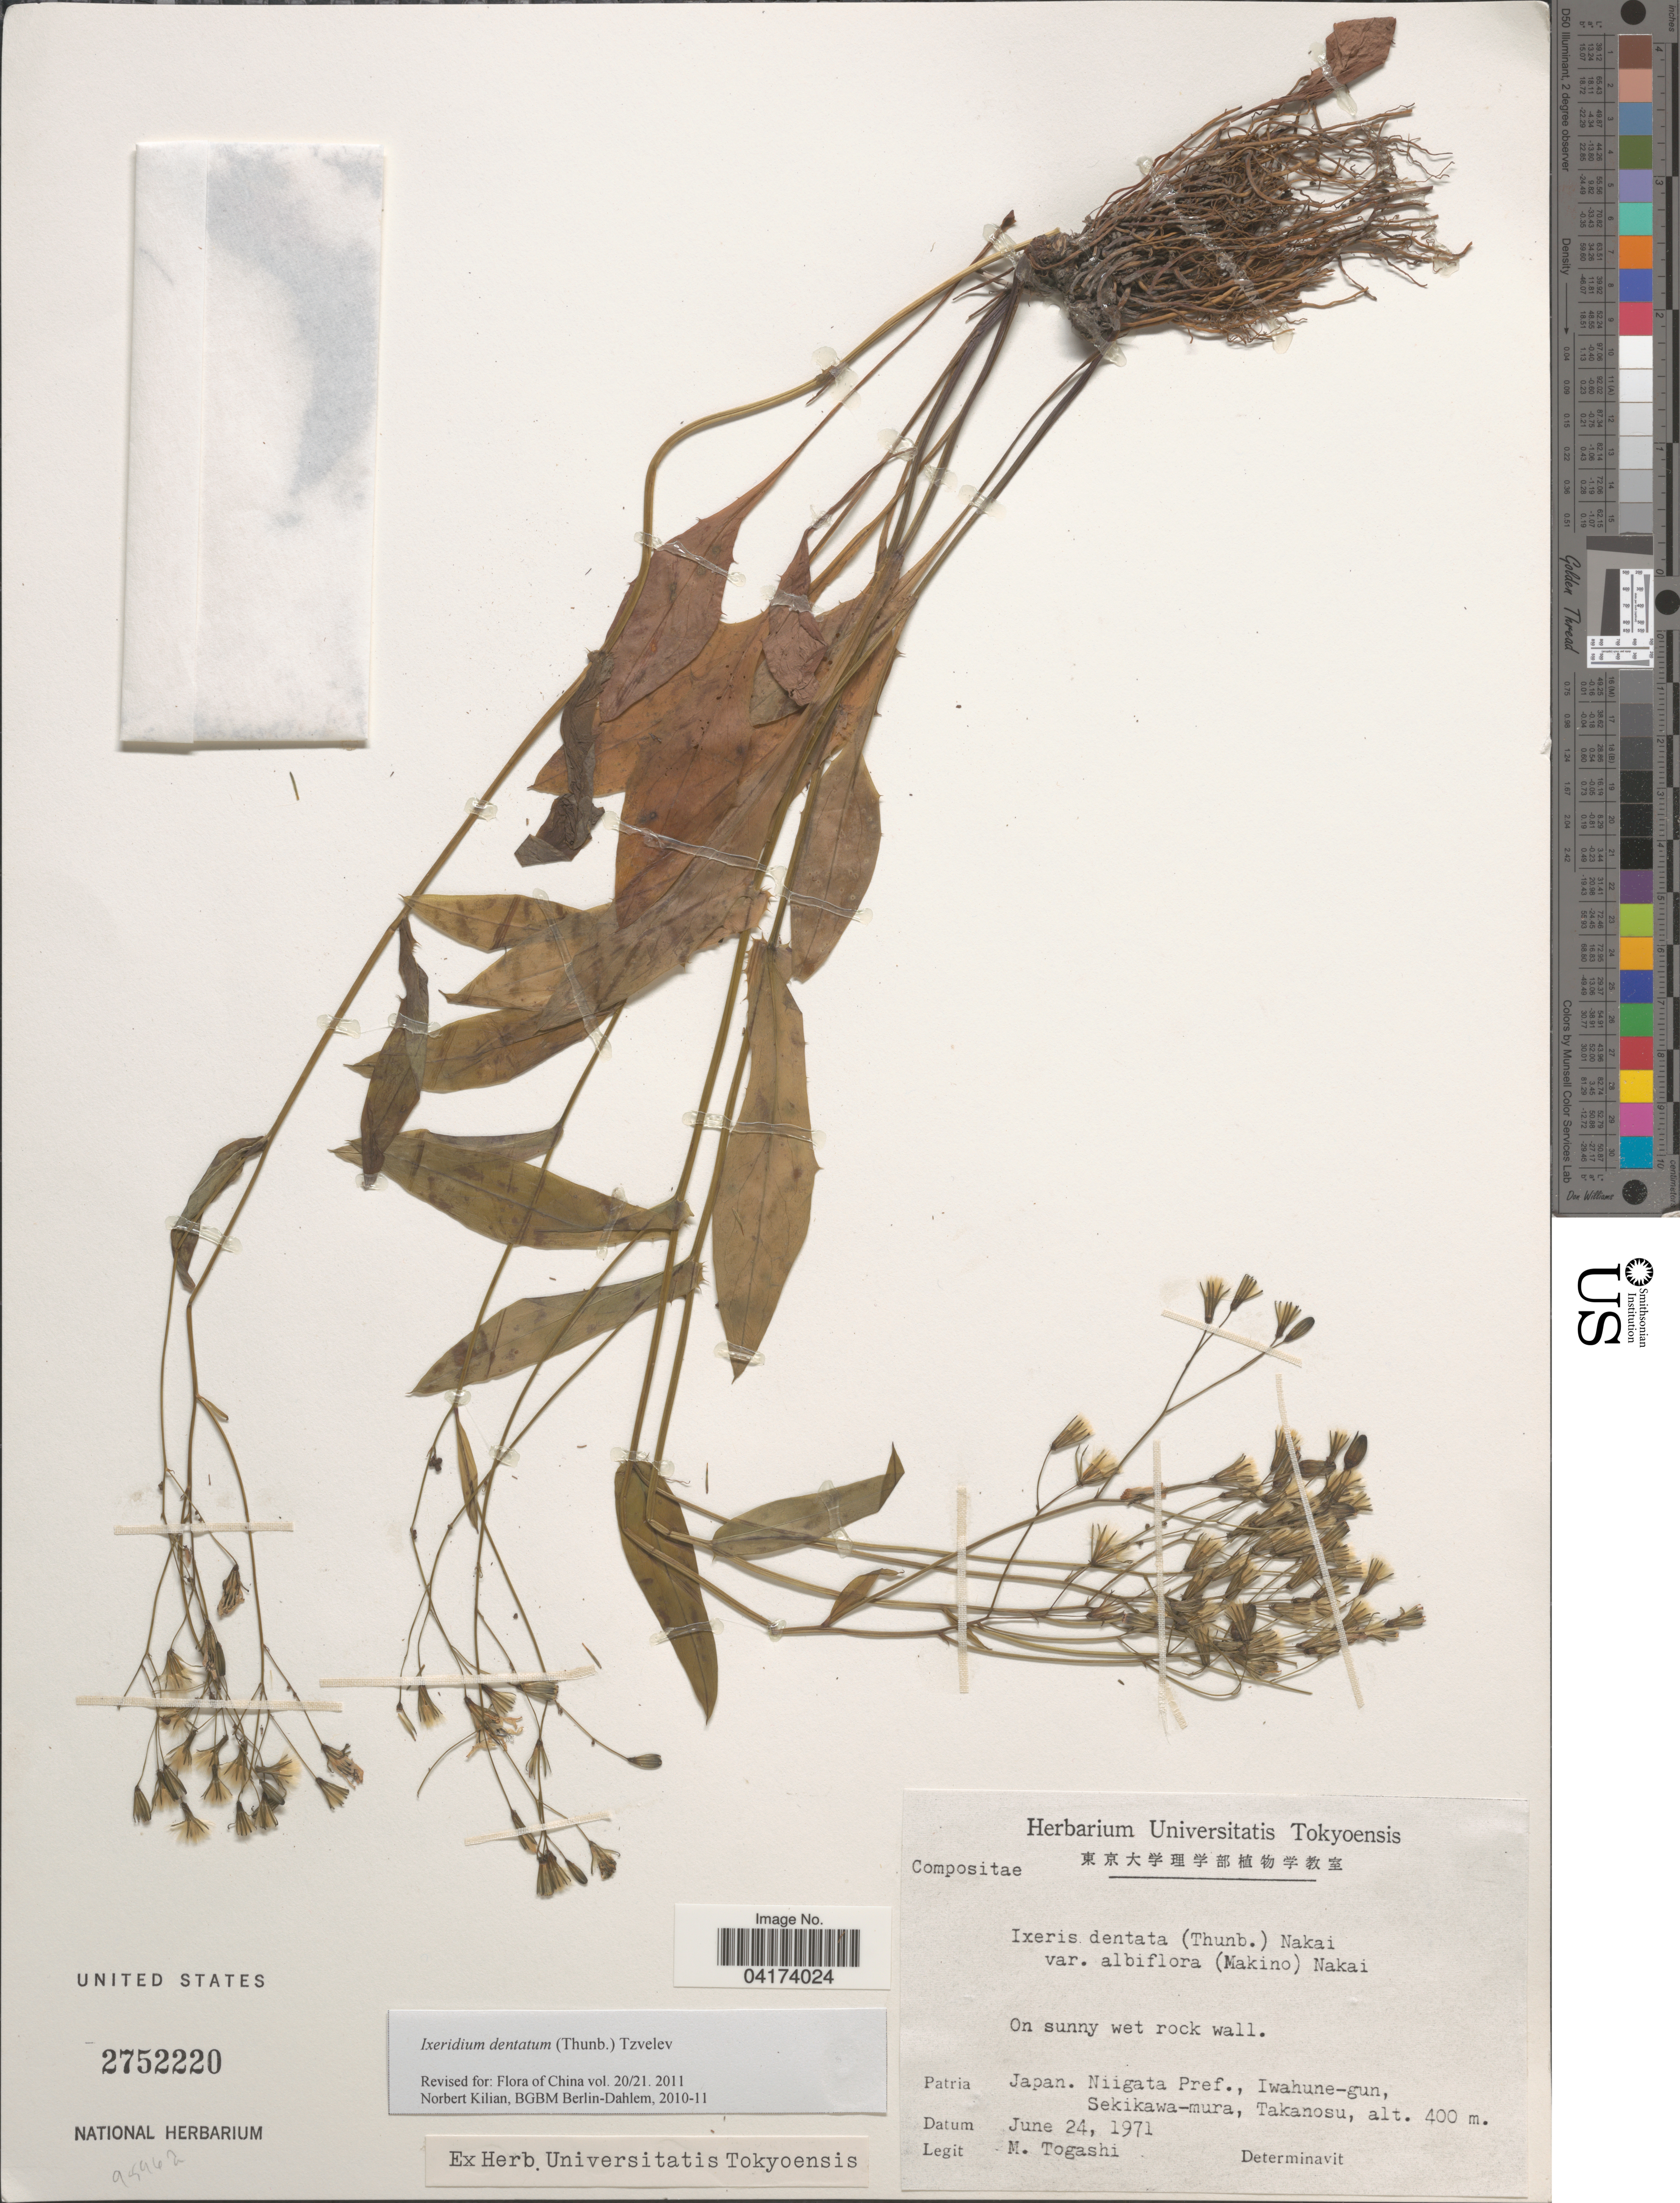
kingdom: Plantae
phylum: Tracheophyta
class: Magnoliopsida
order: Asterales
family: Asteraceae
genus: Ixeridium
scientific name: Ixeridium dentatum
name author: (Thunb.) Tzvelev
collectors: M. Togashi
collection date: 1971-06-24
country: Japan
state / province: Niigata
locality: Niigata Pref., Iwahune-gun, Sekikawa-mura, Takanosu.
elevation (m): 400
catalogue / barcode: US 2752220